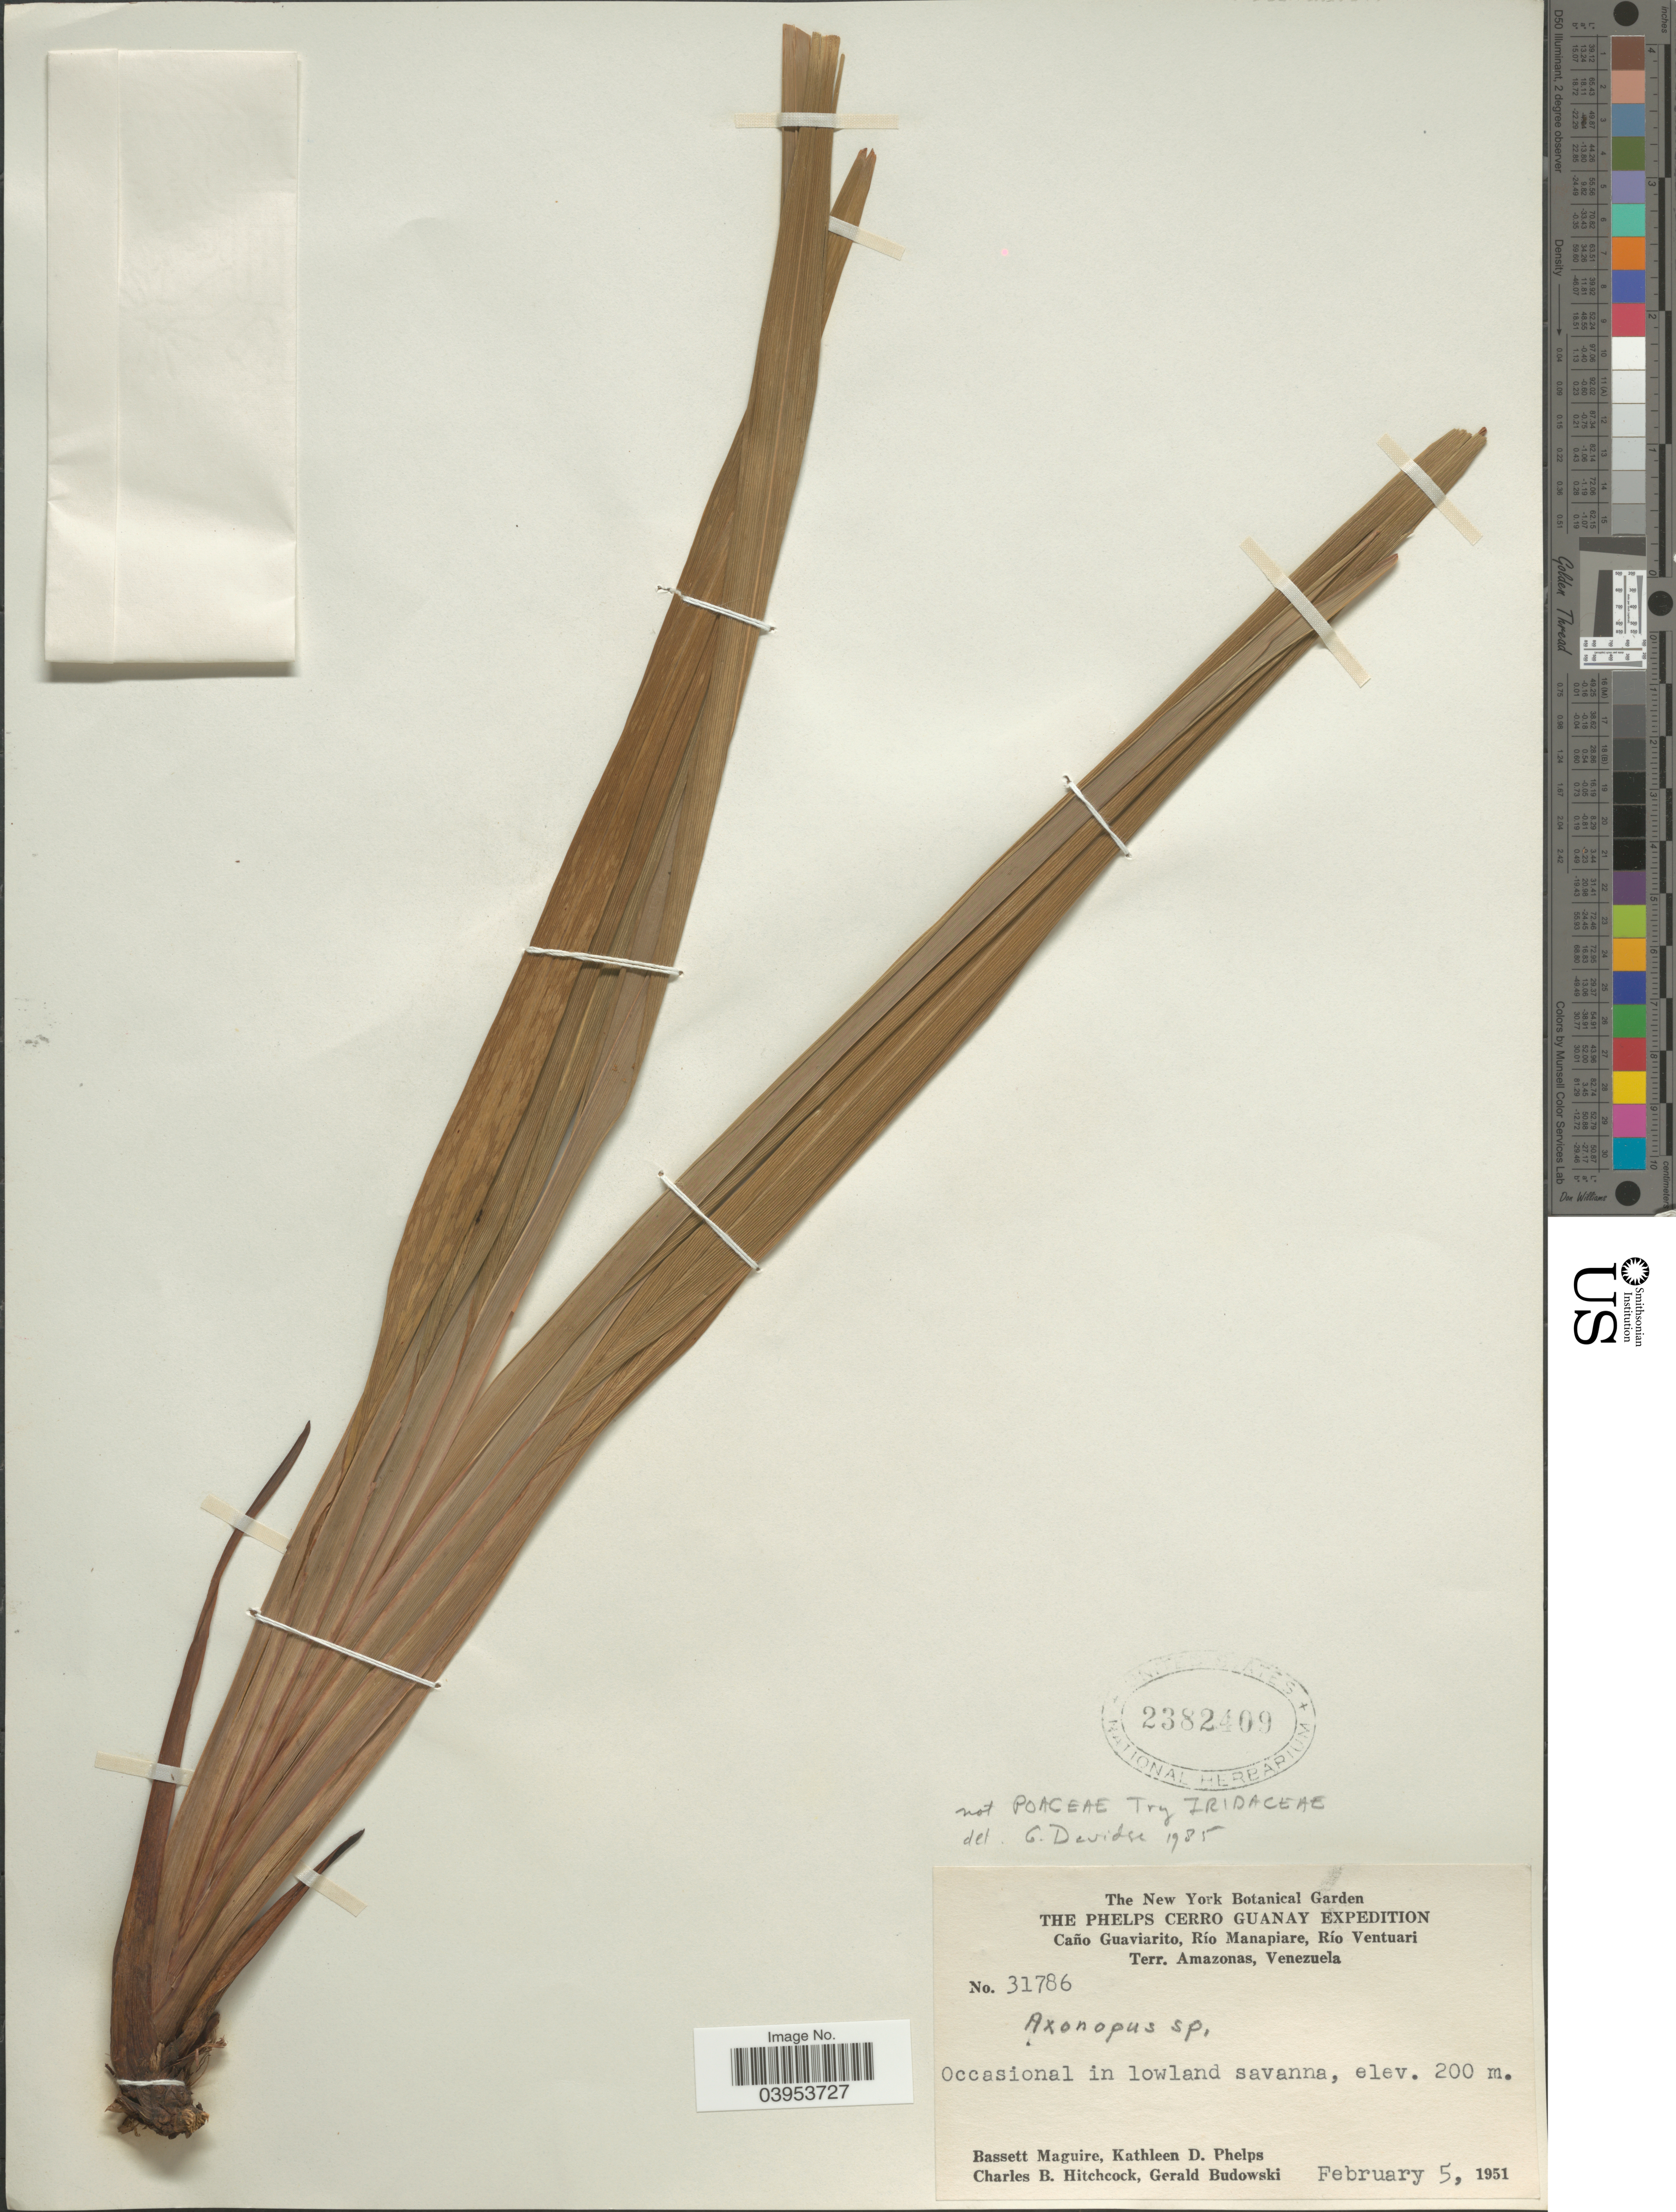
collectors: B. Maguire, K. D. Phelps, C. B. Hitchcock & G. Budowski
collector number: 31786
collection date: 1951-02-05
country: Venezuela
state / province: Amazonas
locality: Caño Guaviarito, Río Manapiare, Río Ventuari. Terr. Amazonas.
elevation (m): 200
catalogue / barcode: US 2382409